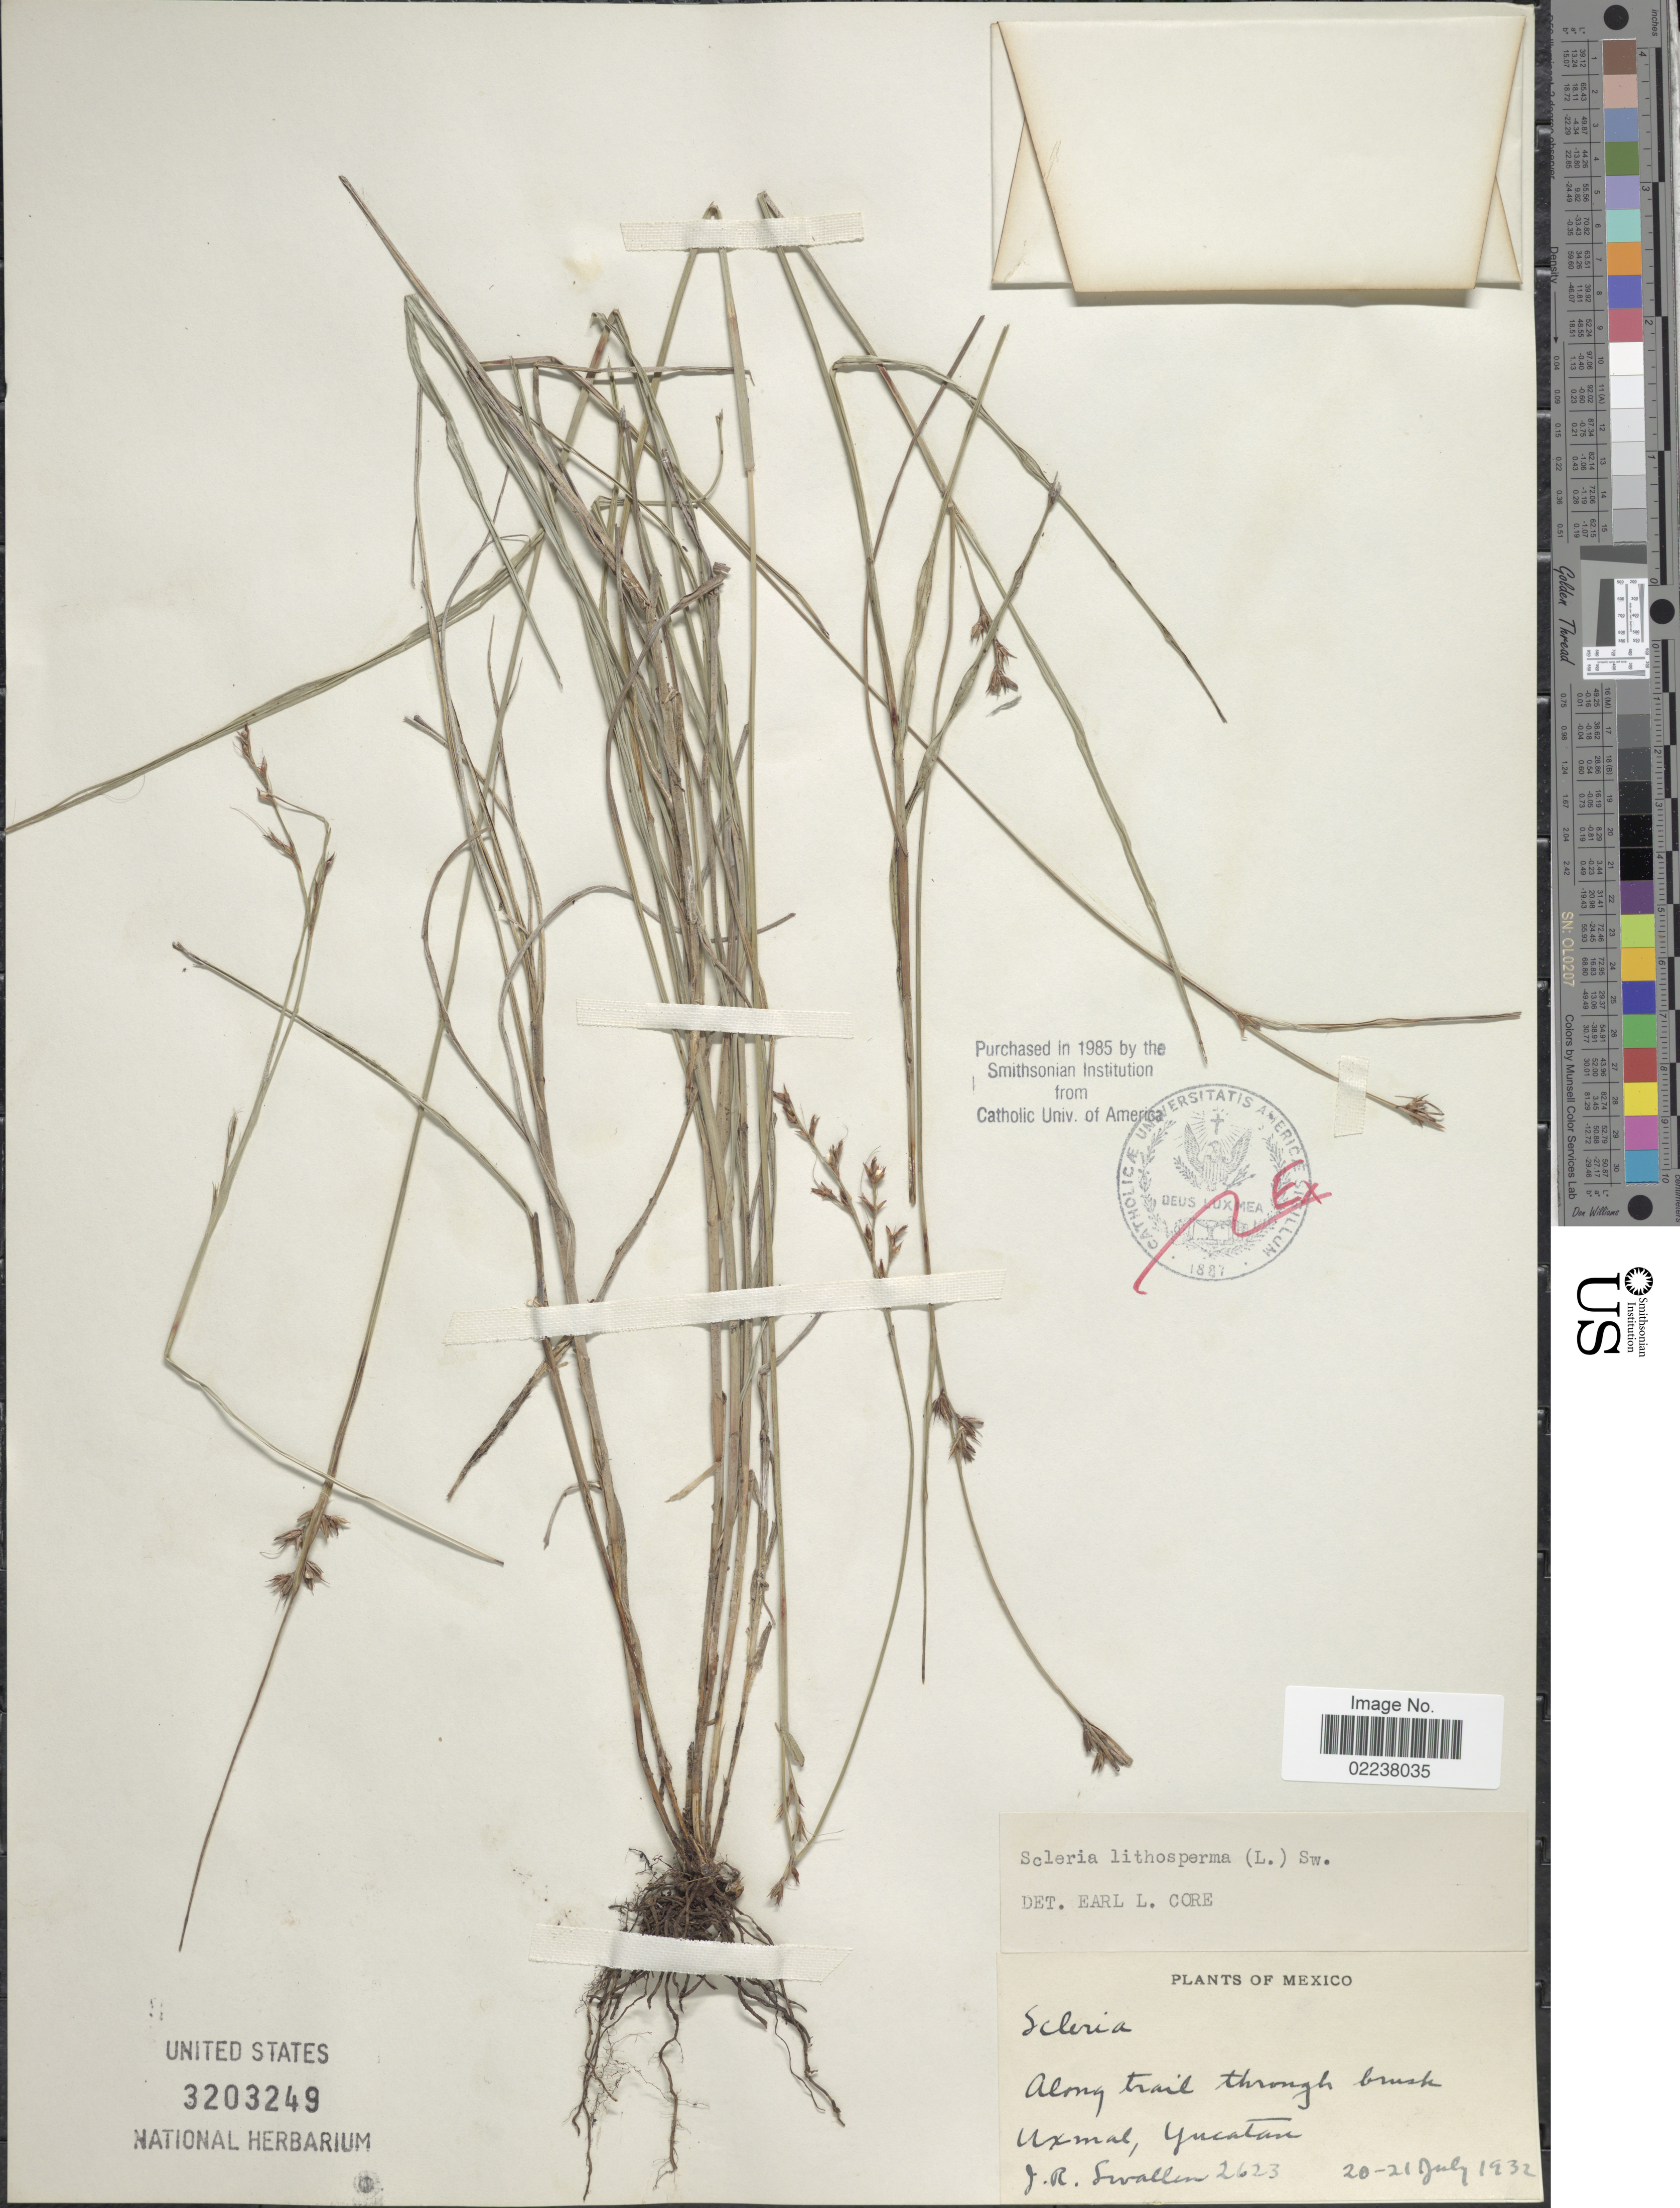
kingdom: Plantae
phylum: Tracheophyta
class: Liliopsida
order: Poales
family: Cyperaceae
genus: Scleria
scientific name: Scleria lithosperma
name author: (L.) Sw.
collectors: J. R. Swallen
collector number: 2623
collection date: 1932-07-20/1932-07-21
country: Mexico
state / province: Yucatán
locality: Along trail through brush Uxmal, Yucatan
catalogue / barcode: US 3203249